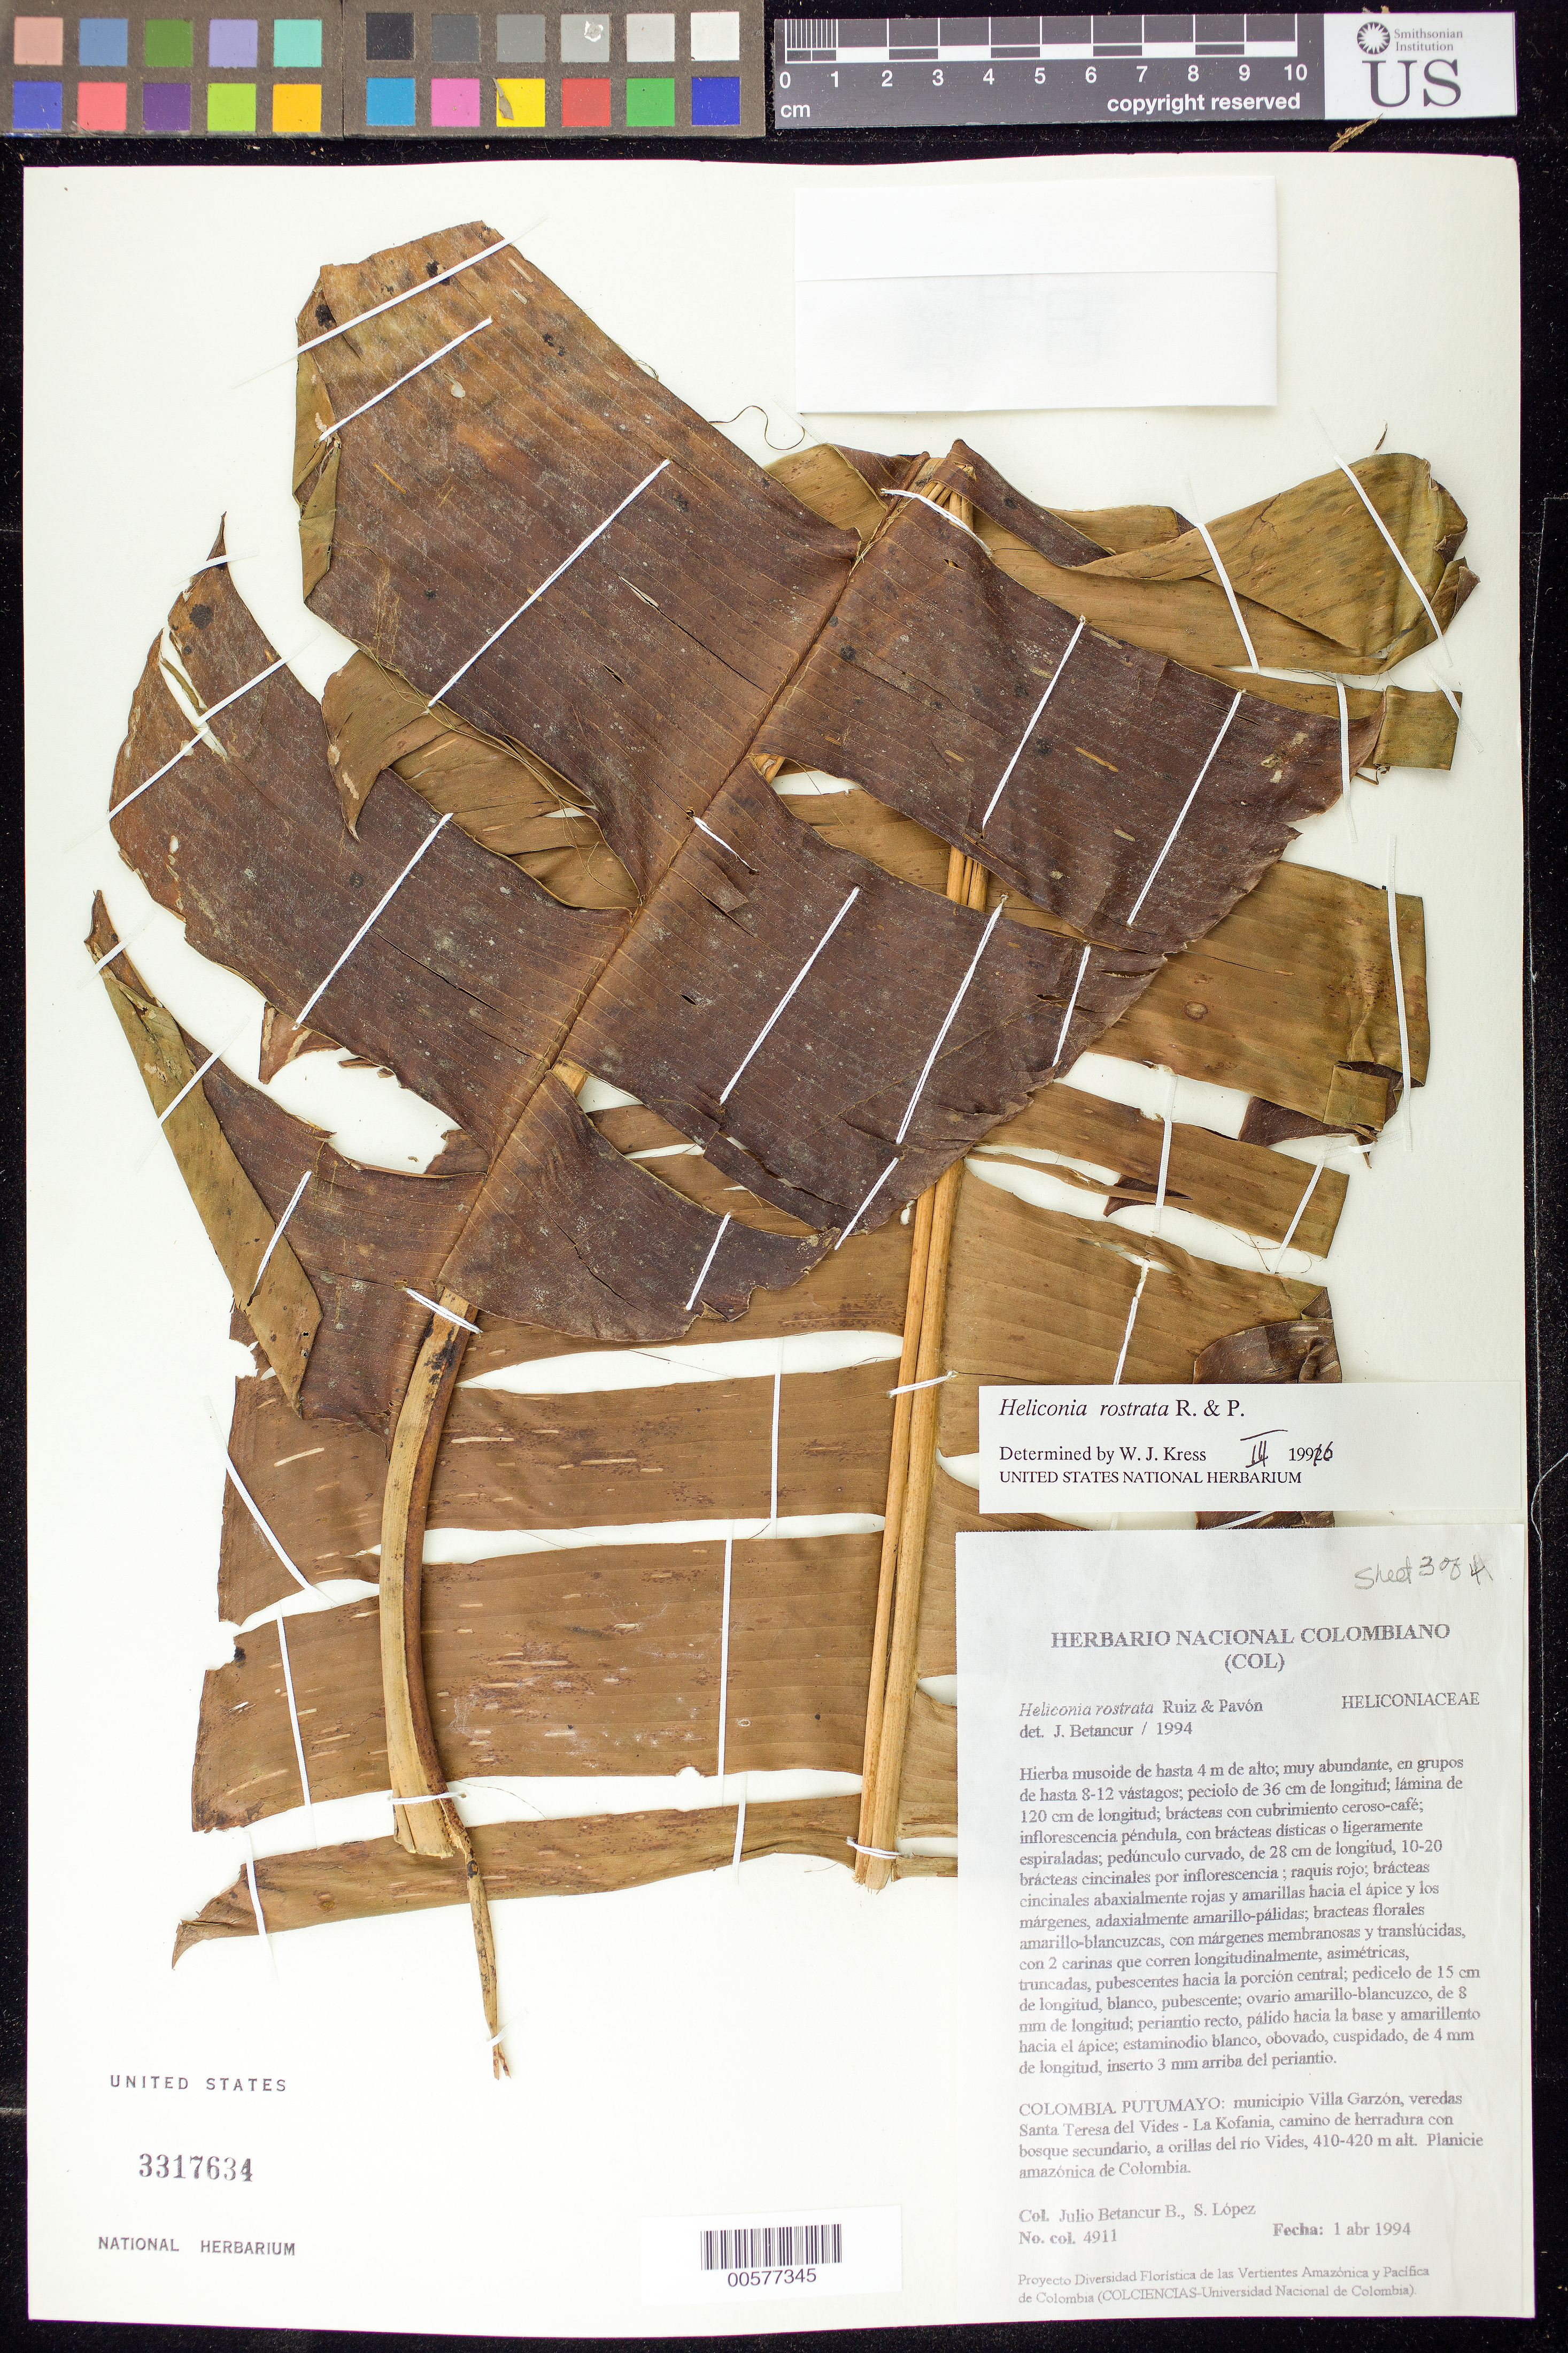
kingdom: Plantae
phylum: Tracheophyta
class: Liliopsida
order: Zingiberales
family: Heliconiaceae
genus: Heliconia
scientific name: Heliconia rostrata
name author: Ruiz & Pav.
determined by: Betancur, J. C.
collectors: J. C. Betancur & S. Lopez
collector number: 4911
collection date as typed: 01 Apr 1994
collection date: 1994-04-01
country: Colombia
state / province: Putumayo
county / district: Villa Garzon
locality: Along Santa Teresa del Vides and La Kofania trails, pack animal trail with secondary forest, next to Rio Vides, Amazonian plain in Columbia.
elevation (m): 410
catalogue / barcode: US 3317634